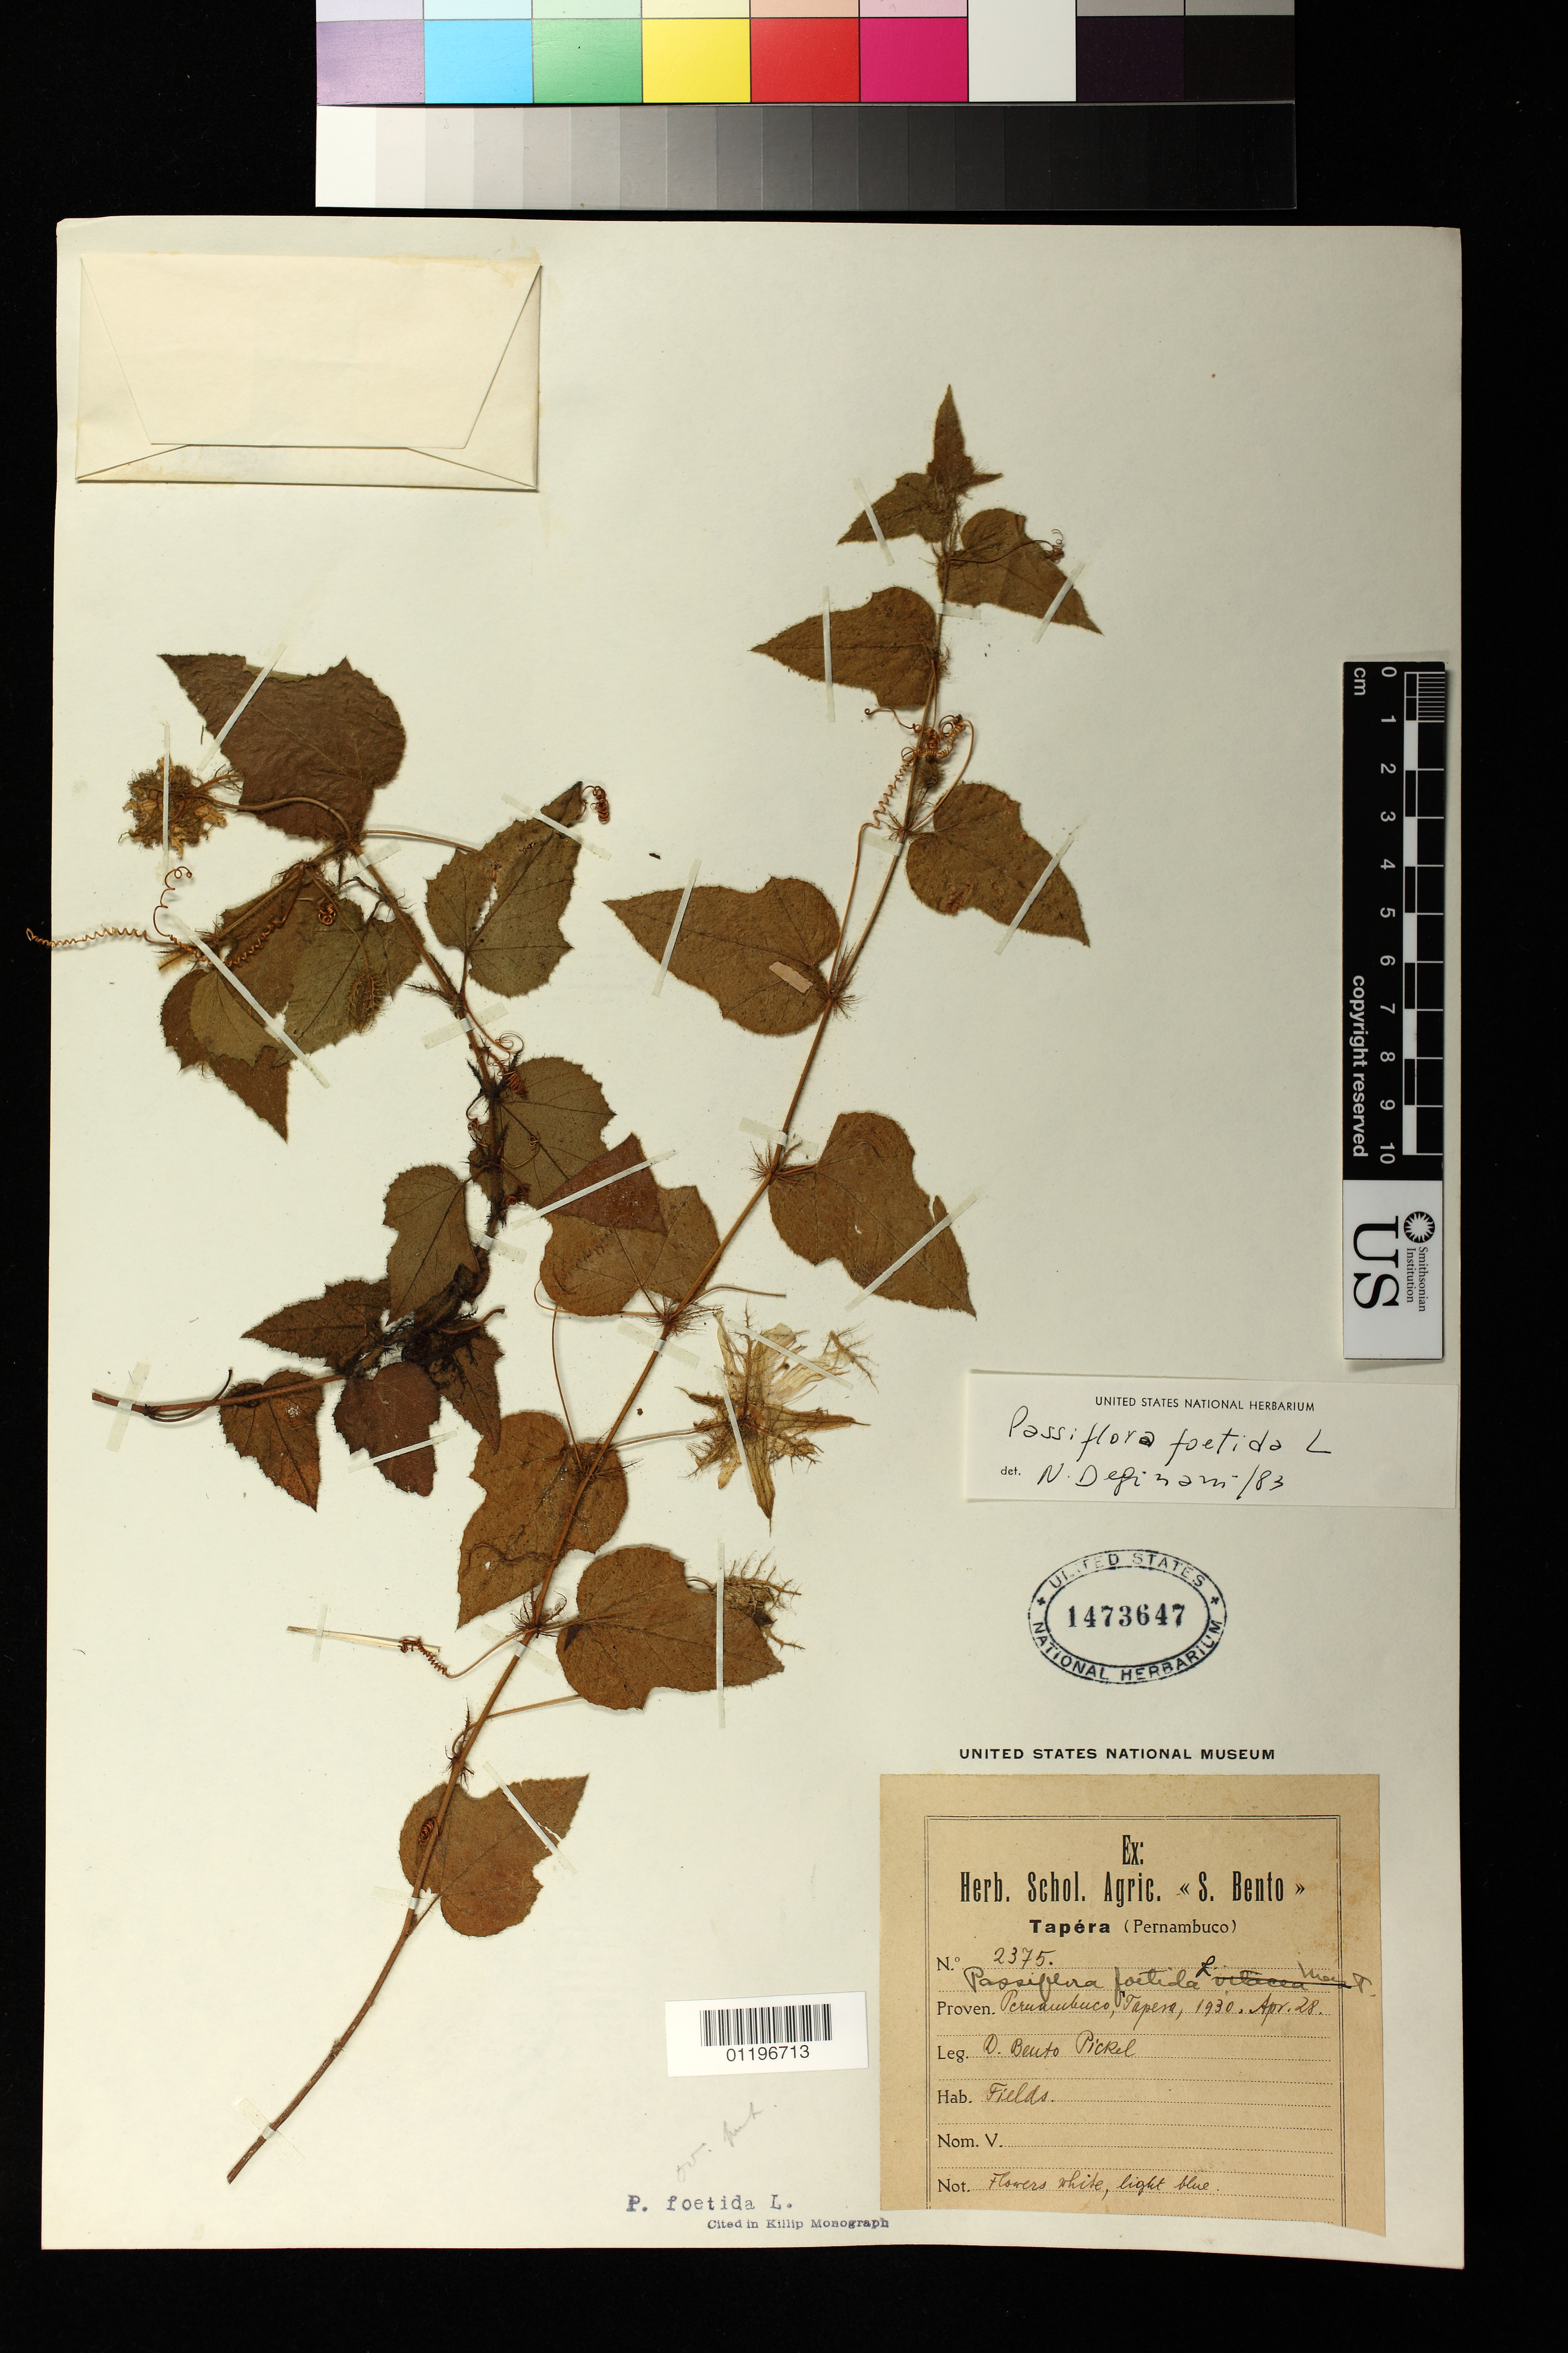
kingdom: Plantae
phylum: Tracheophyta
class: Magnoliopsida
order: Malpighiales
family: Passifloraceae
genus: Passiflora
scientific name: Passiflora foetida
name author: L.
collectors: B. J. Pickel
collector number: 2375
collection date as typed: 28 Apr 1930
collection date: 1930-04-28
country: Brazil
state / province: Pernambuco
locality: S. (São?) Bento. Tapera.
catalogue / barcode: US 1473647